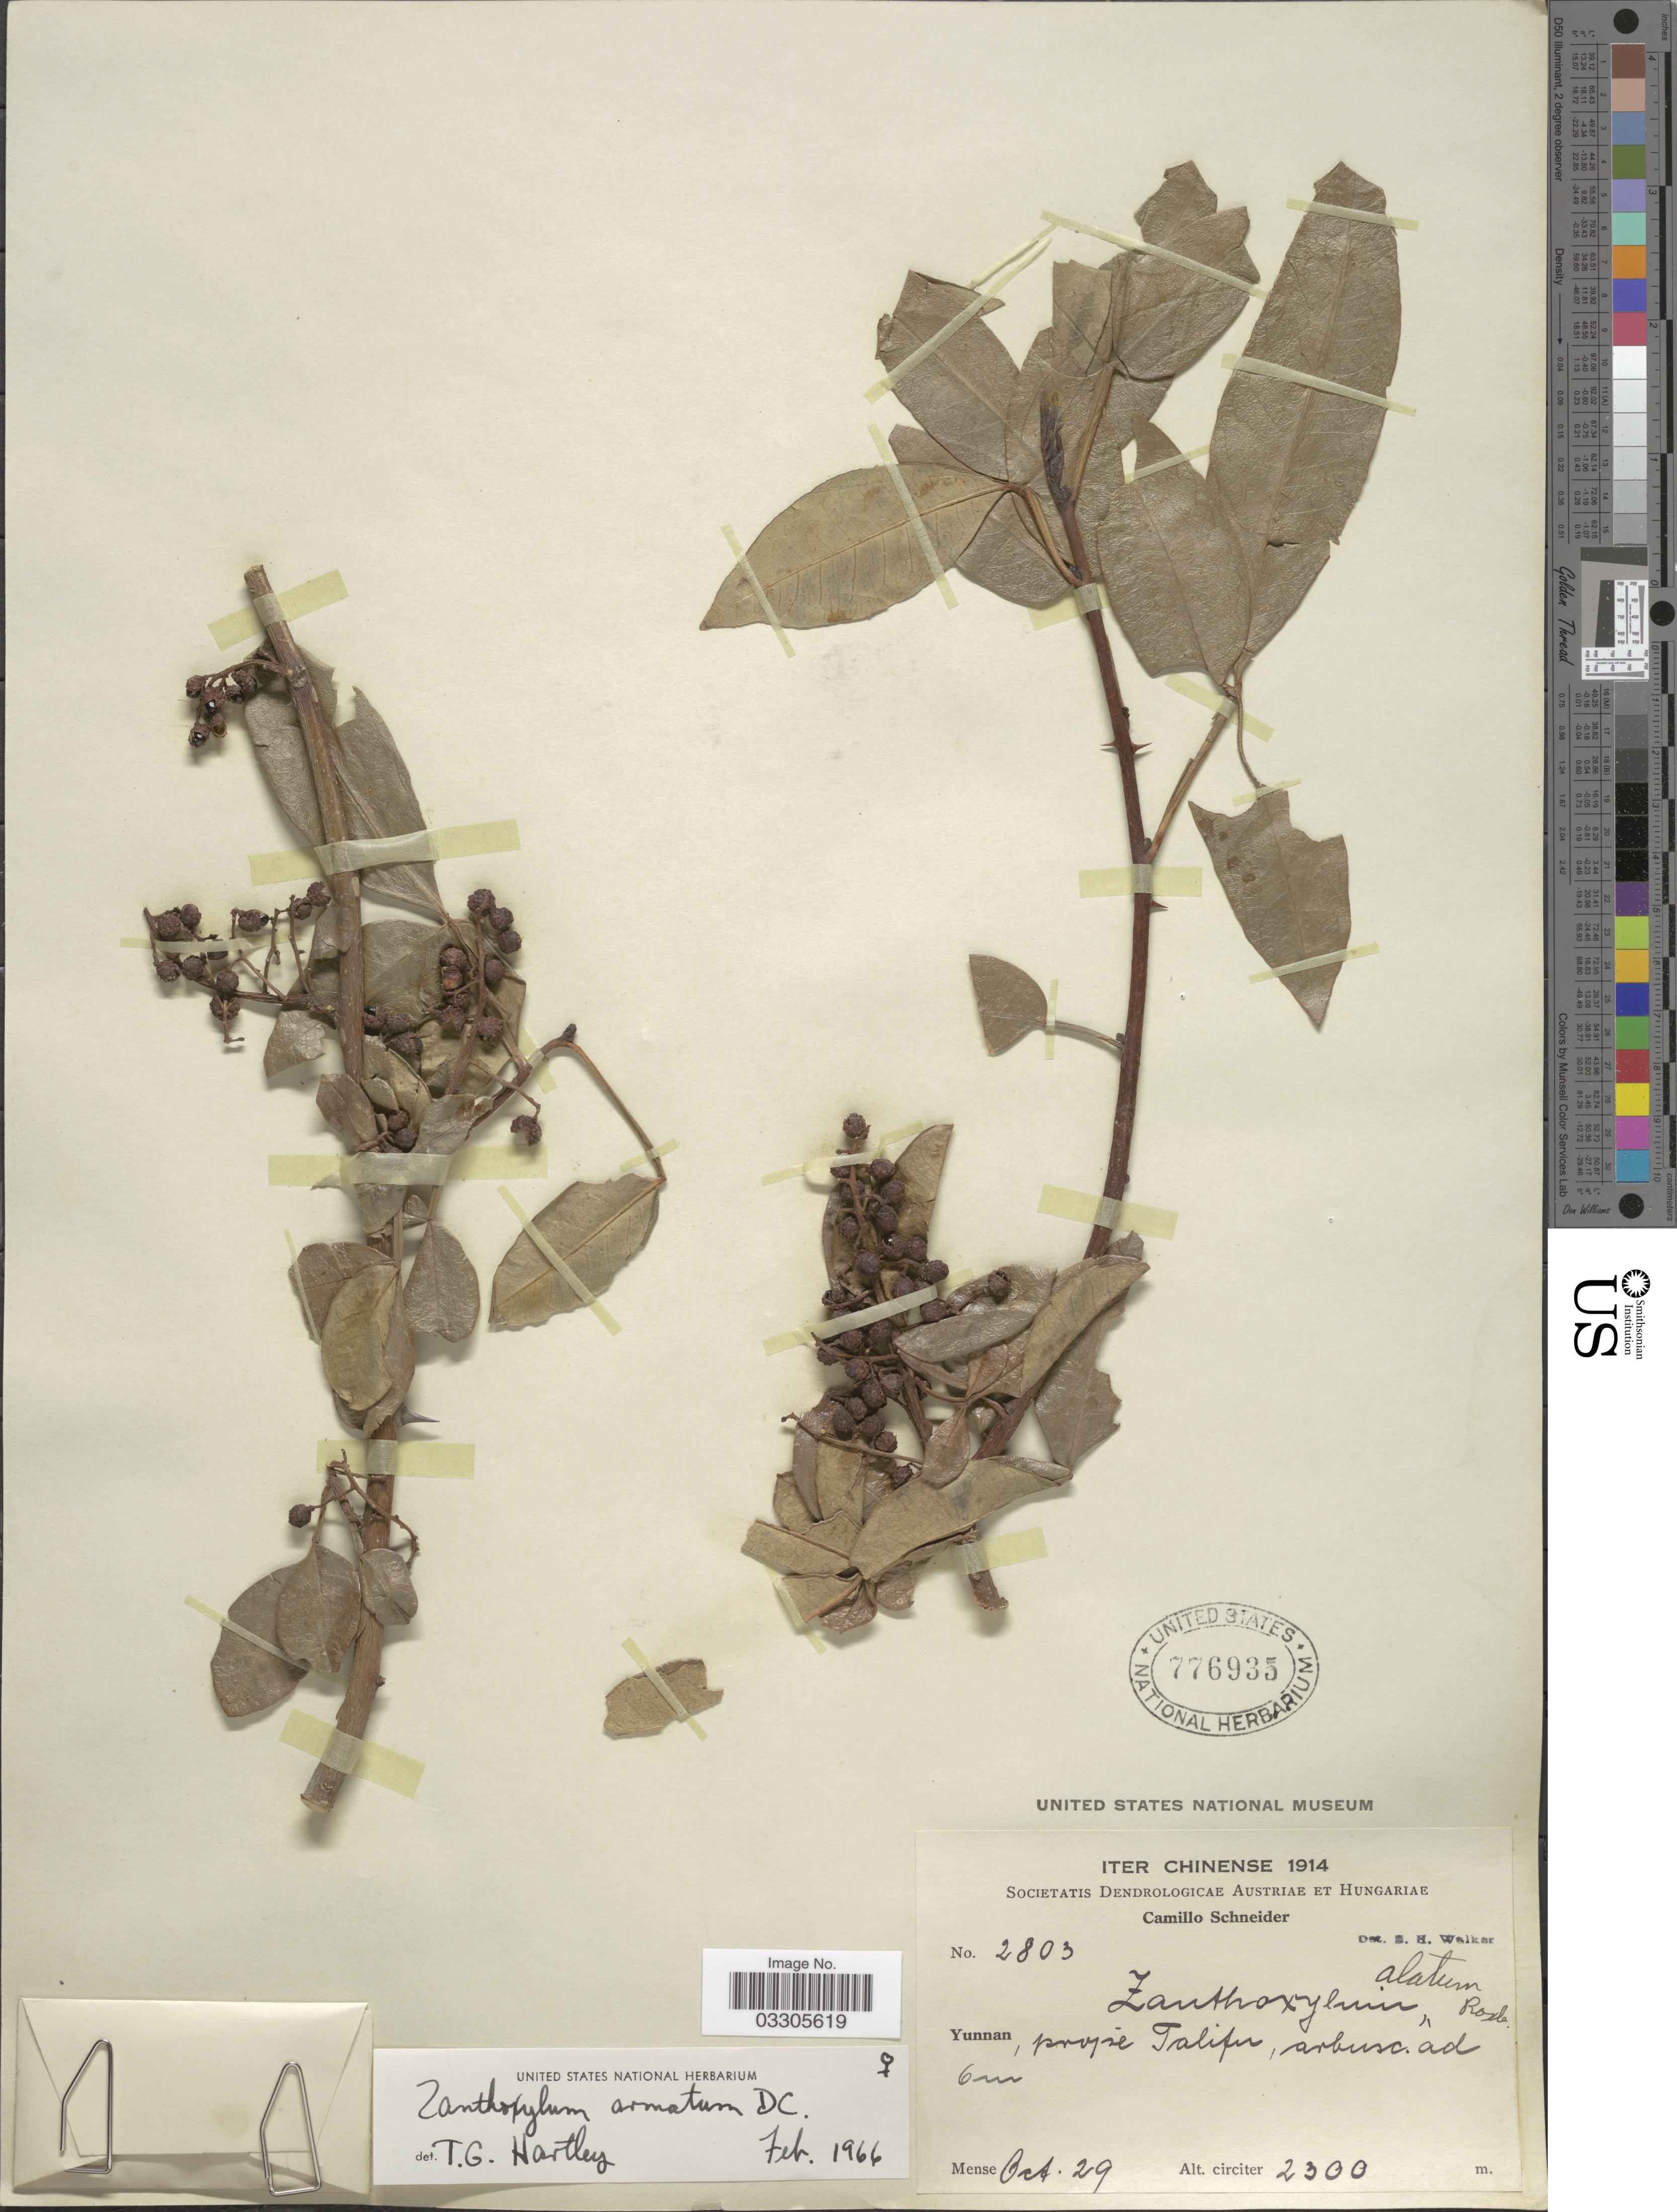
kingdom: Plantae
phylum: Tracheophyta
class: Magnoliopsida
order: Sapindales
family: Rutaceae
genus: Zanthoxylum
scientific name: Zanthoxylum armatum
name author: DC.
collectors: C. K. Schneider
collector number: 2803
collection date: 1914-10-29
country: China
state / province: Yunnan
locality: Propè Talifu.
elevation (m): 2300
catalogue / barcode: US 776935